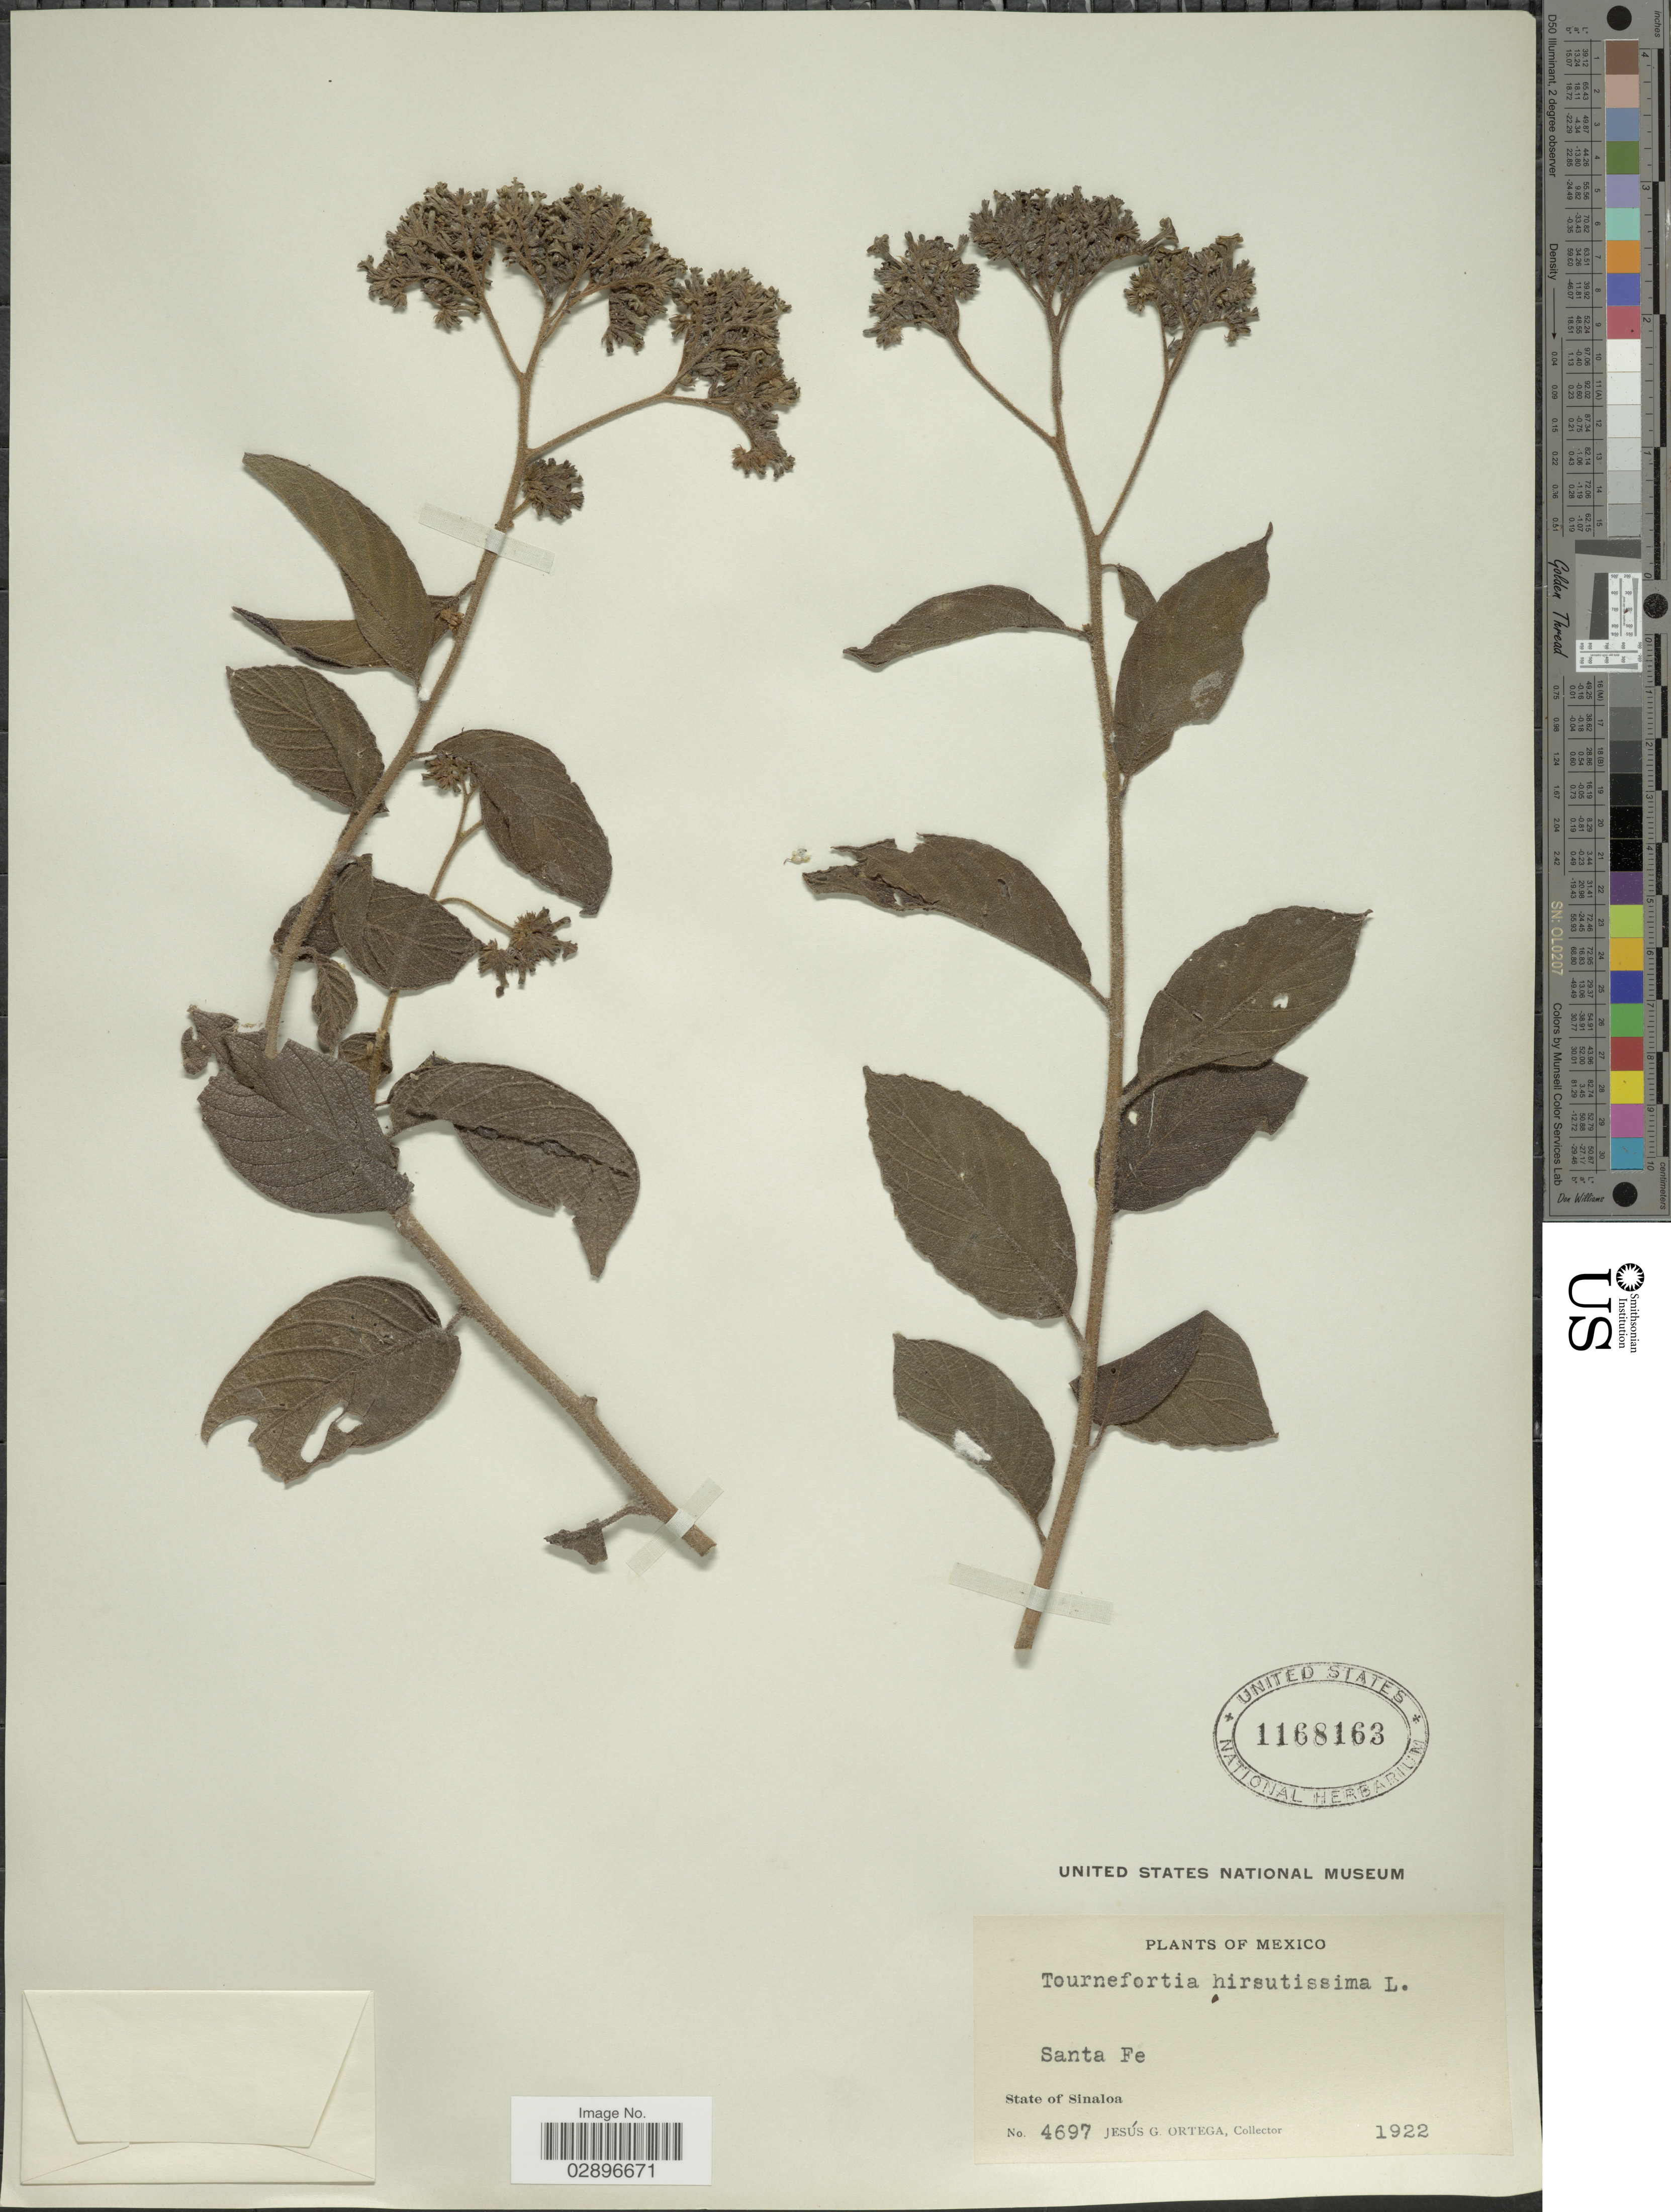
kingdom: Plantae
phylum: Tracheophyta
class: Magnoliopsida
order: Boraginales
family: Heliotropiaceae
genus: Tournefortia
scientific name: Tournefortia hirsutissima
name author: L.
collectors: J. Ortega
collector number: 4697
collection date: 1922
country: Mexico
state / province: Sinaloa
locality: Santa Fe.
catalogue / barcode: US 1168163